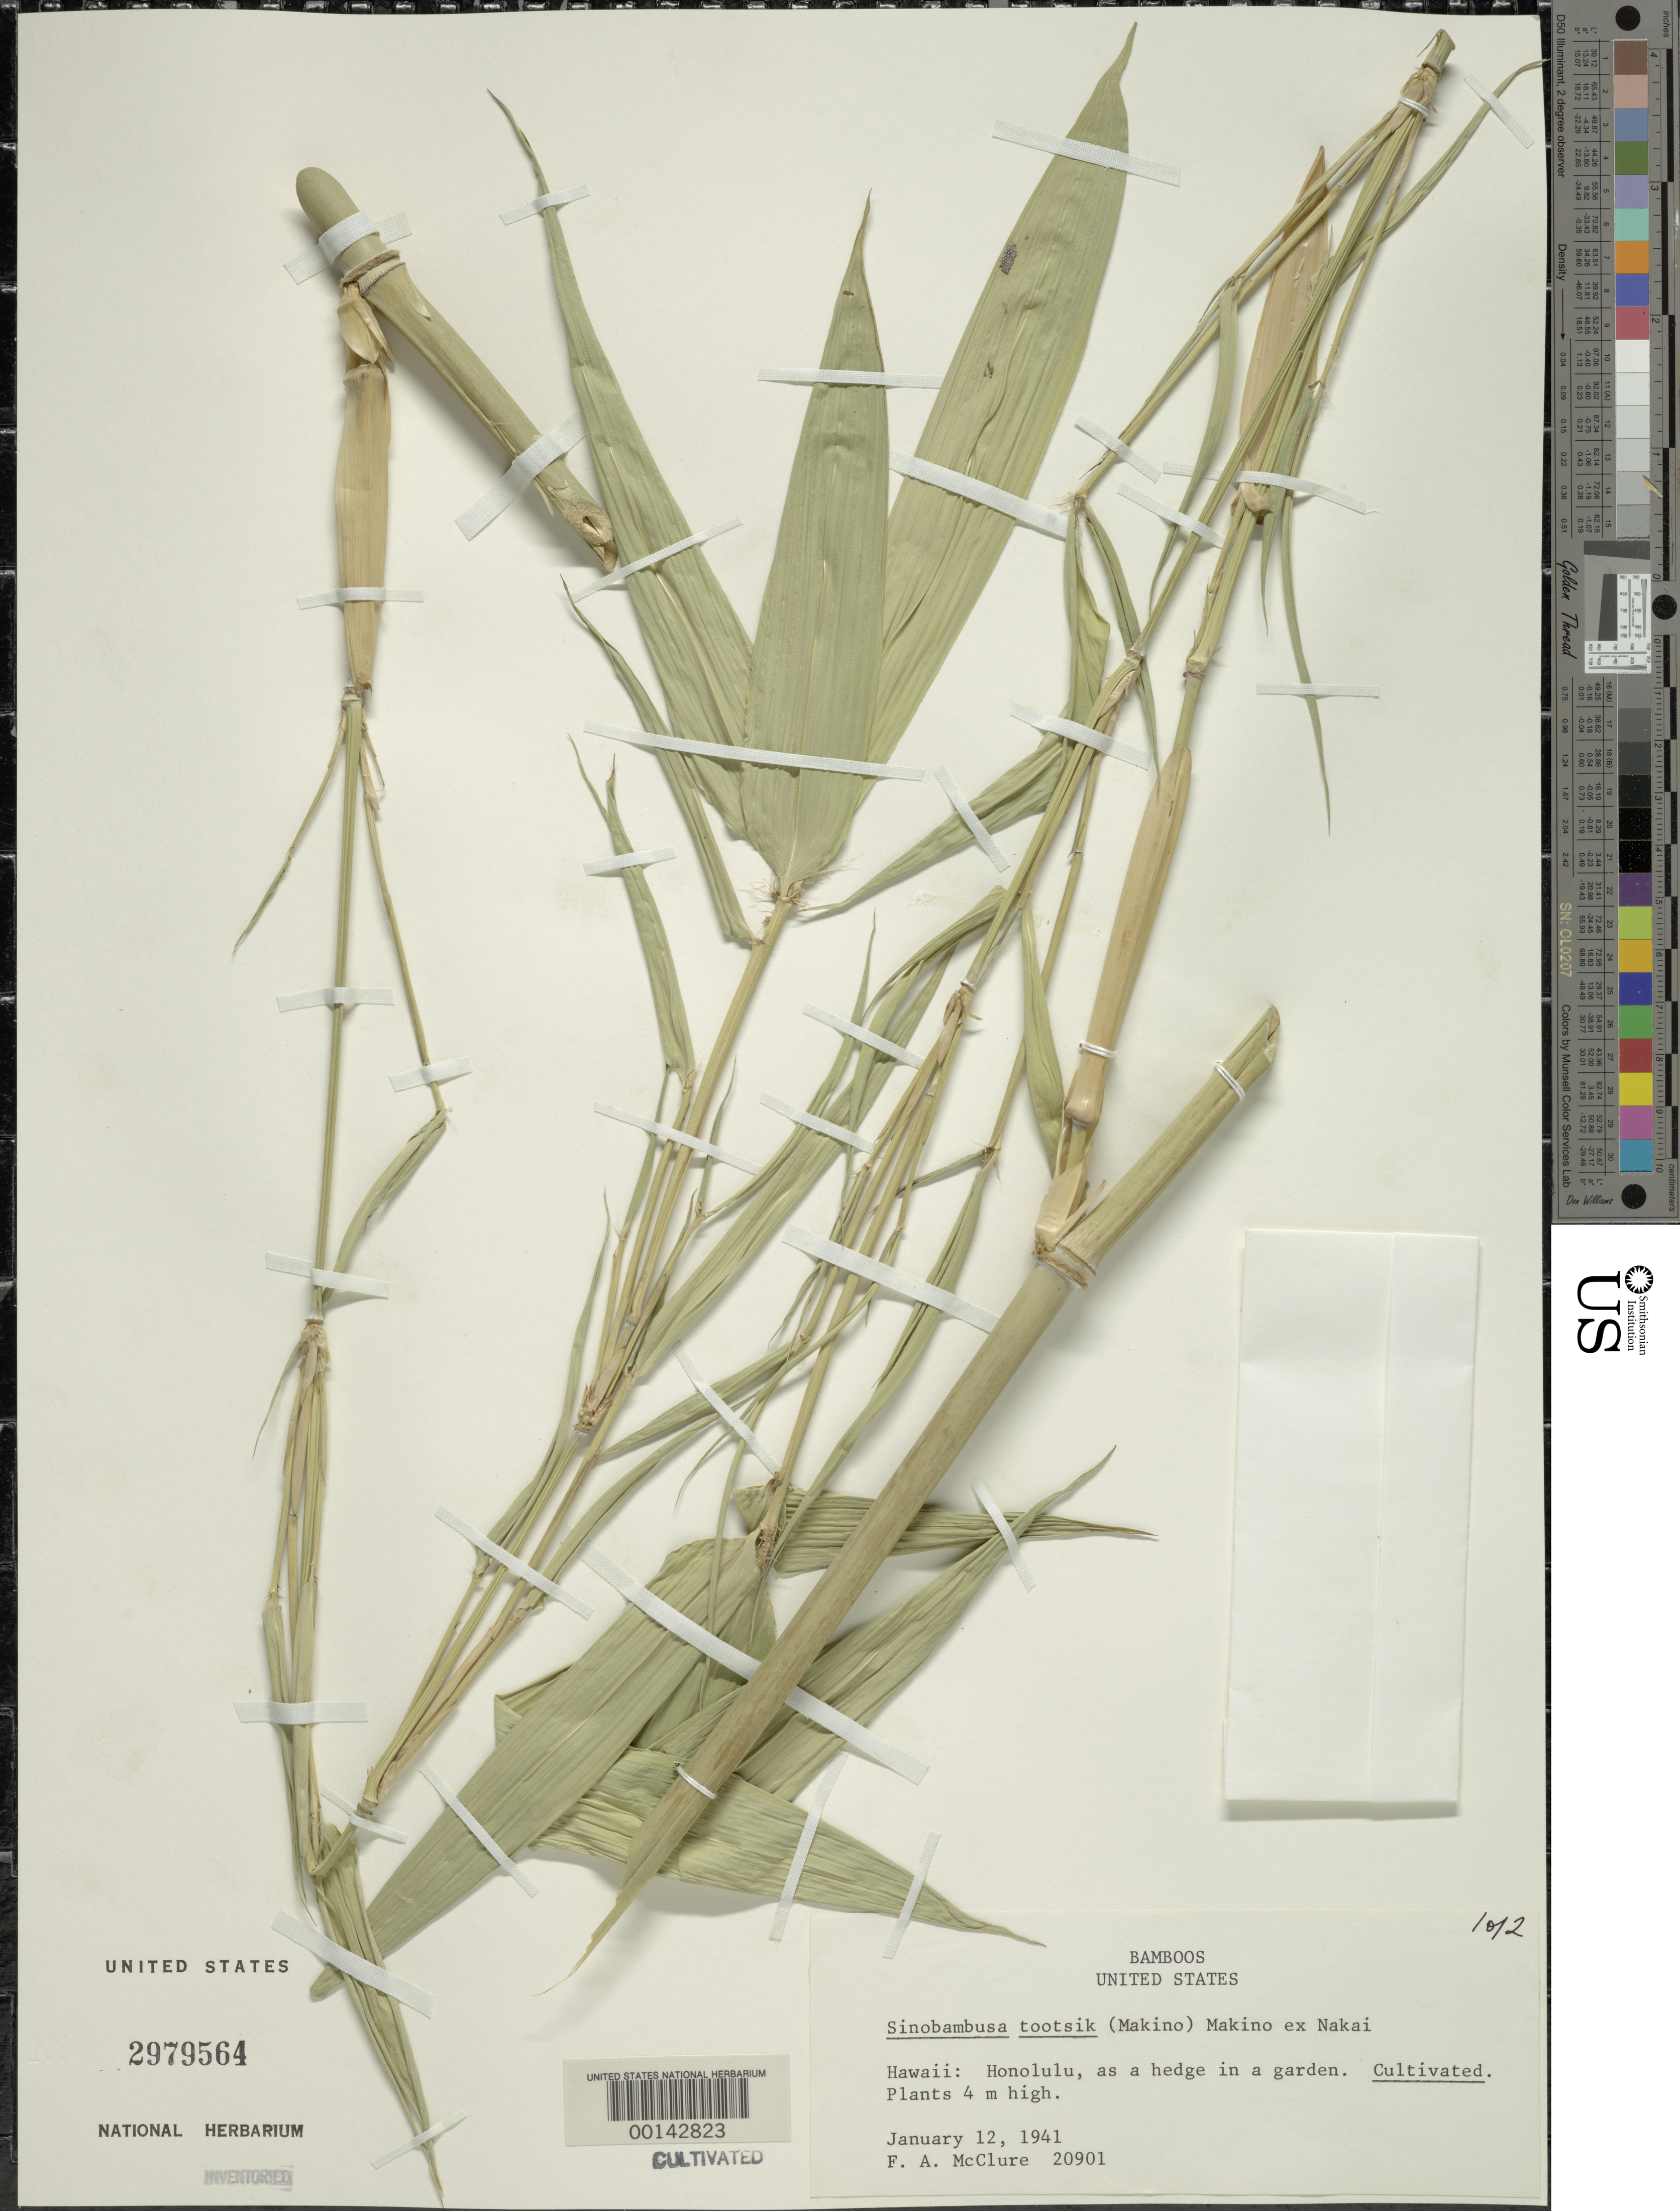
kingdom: Plantae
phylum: Tracheophyta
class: Liliopsida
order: Poales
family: Poaceae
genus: Sinobambusa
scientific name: Sinobambusa beecheyanus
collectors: F. A. McClure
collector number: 20901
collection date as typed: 12 Jan 1941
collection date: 1941-01-12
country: United States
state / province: Hawaii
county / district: Honolulu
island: Oahu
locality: Honolulu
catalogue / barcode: US 2979564